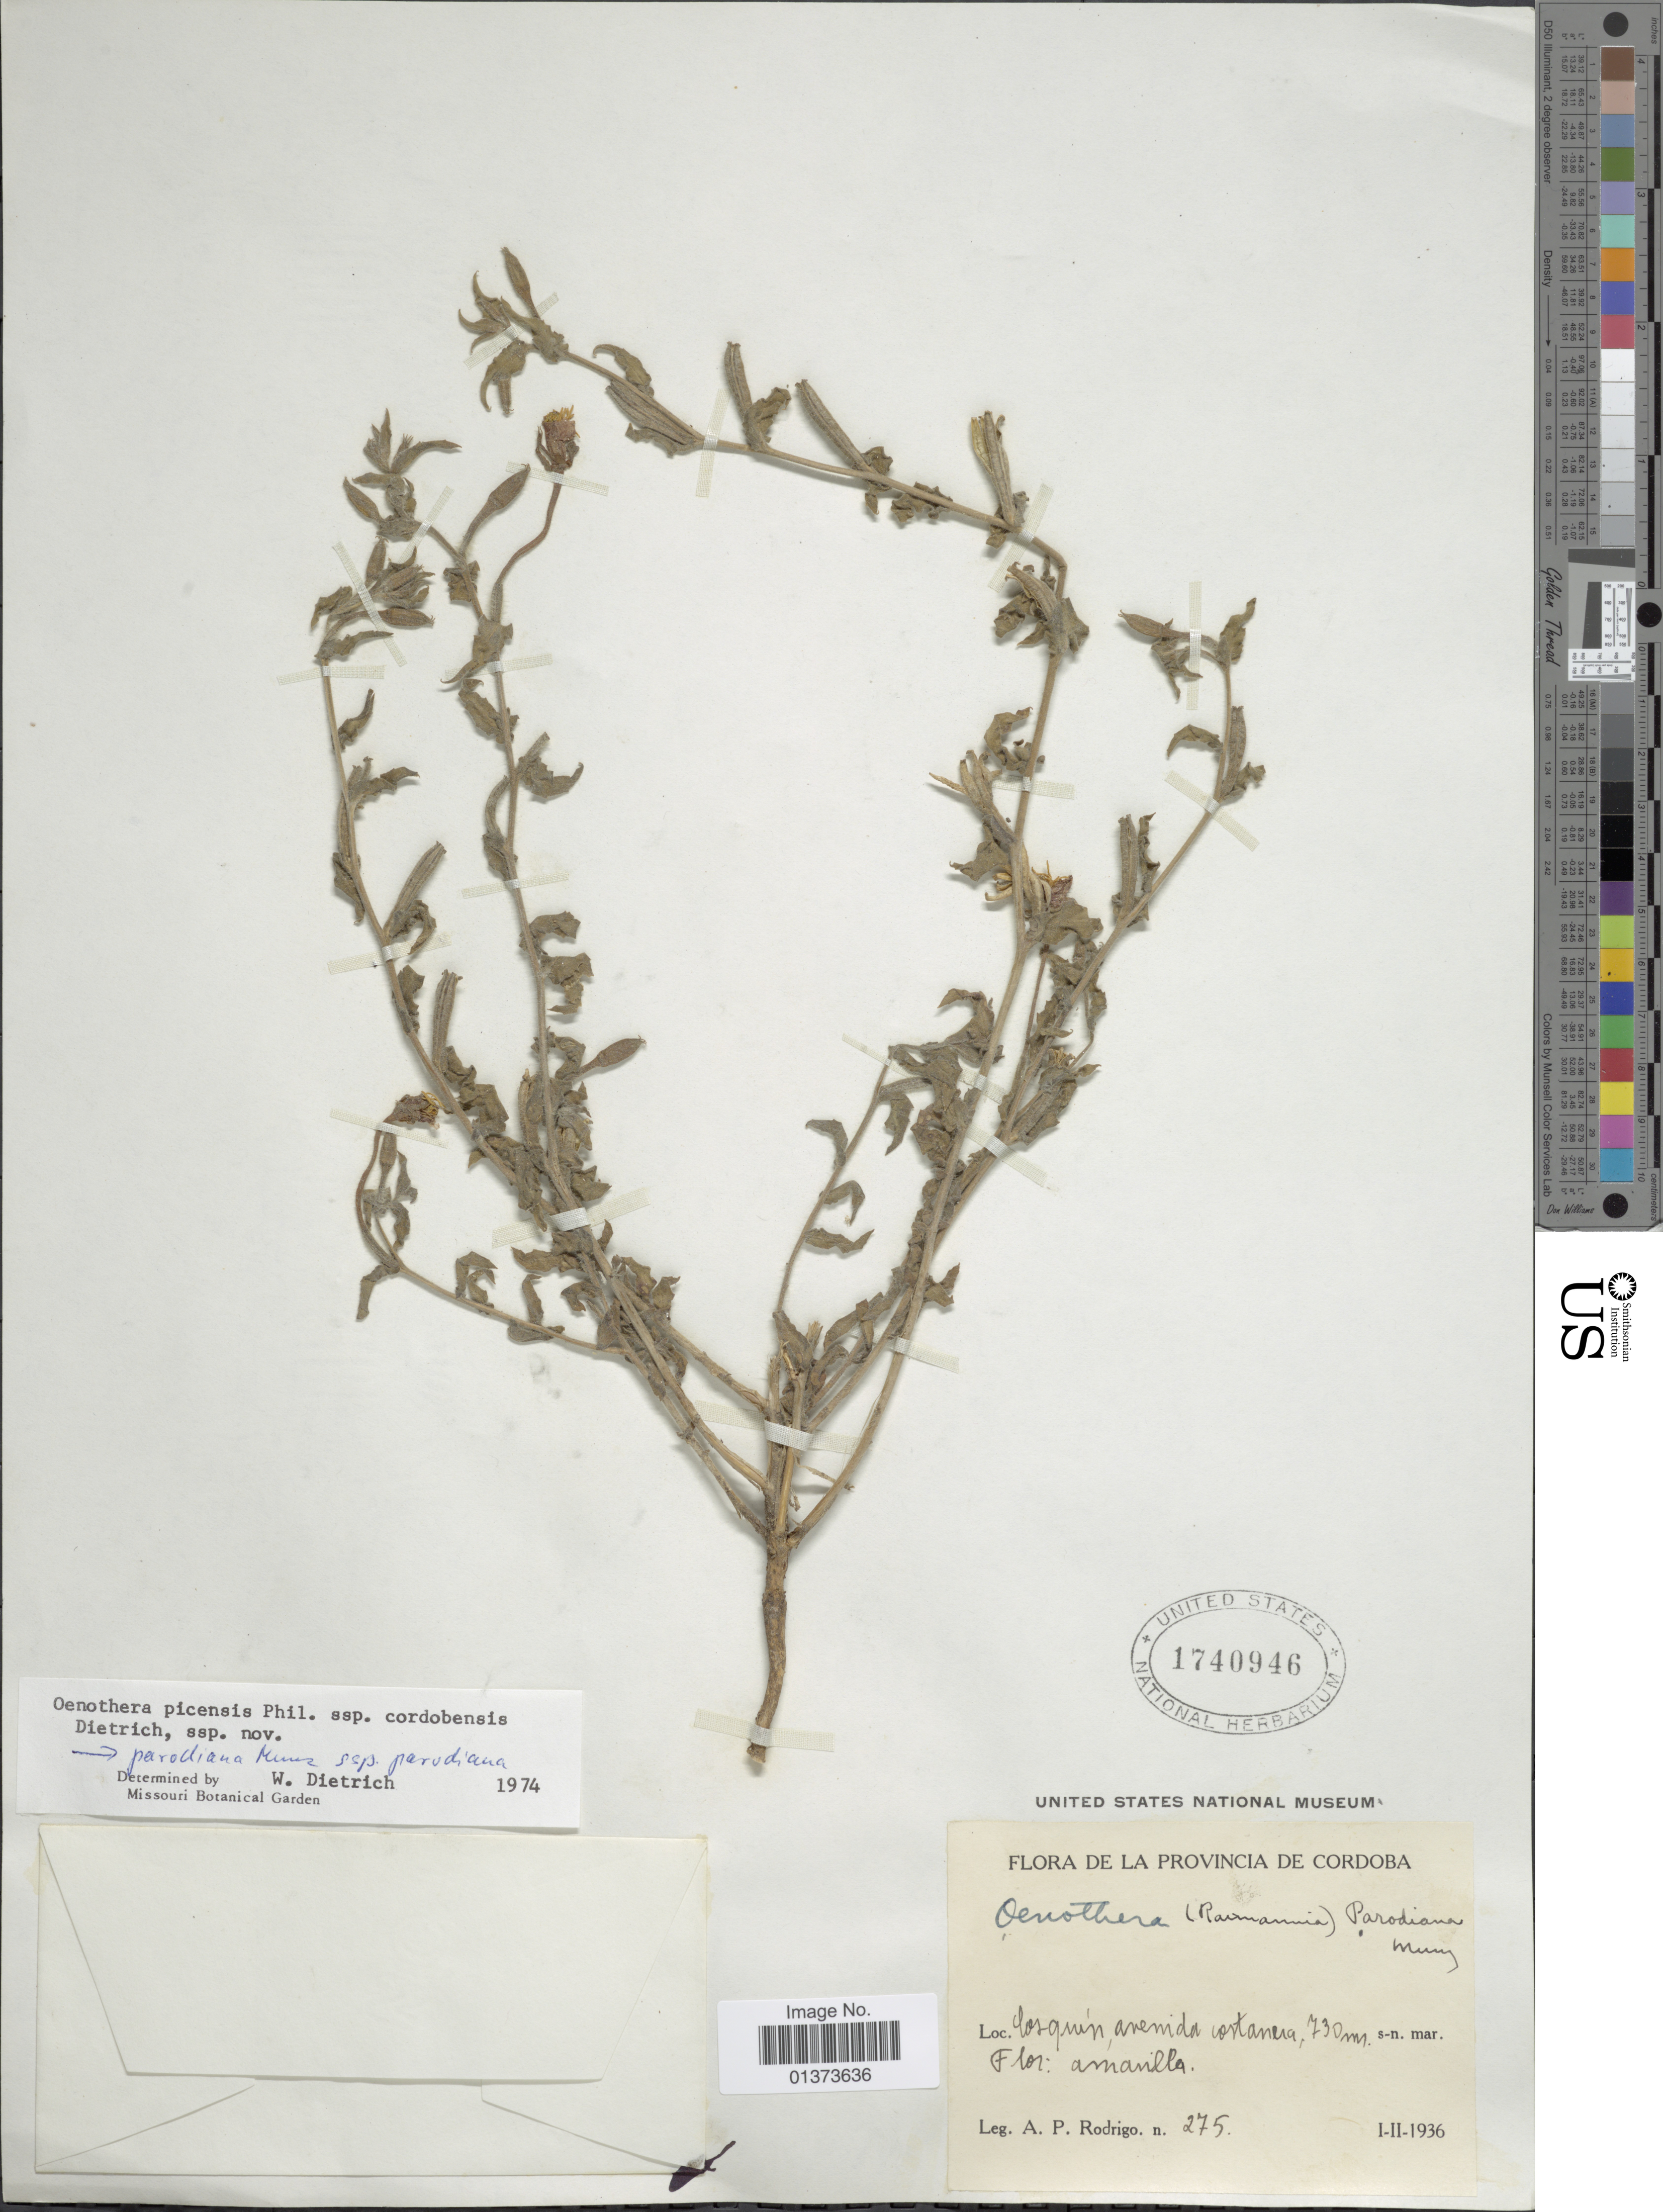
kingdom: Plantae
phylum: Tracheophyta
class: Magnoliopsida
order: Myrtales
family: Onagraceae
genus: Oenothera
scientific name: Oenothera picensis subsp. cordobensis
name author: W. Dietr.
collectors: A. Rodrigo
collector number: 275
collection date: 1936-01/1936-02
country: Argentina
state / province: Cordoba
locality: Cosquín.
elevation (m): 730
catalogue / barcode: US 1740946